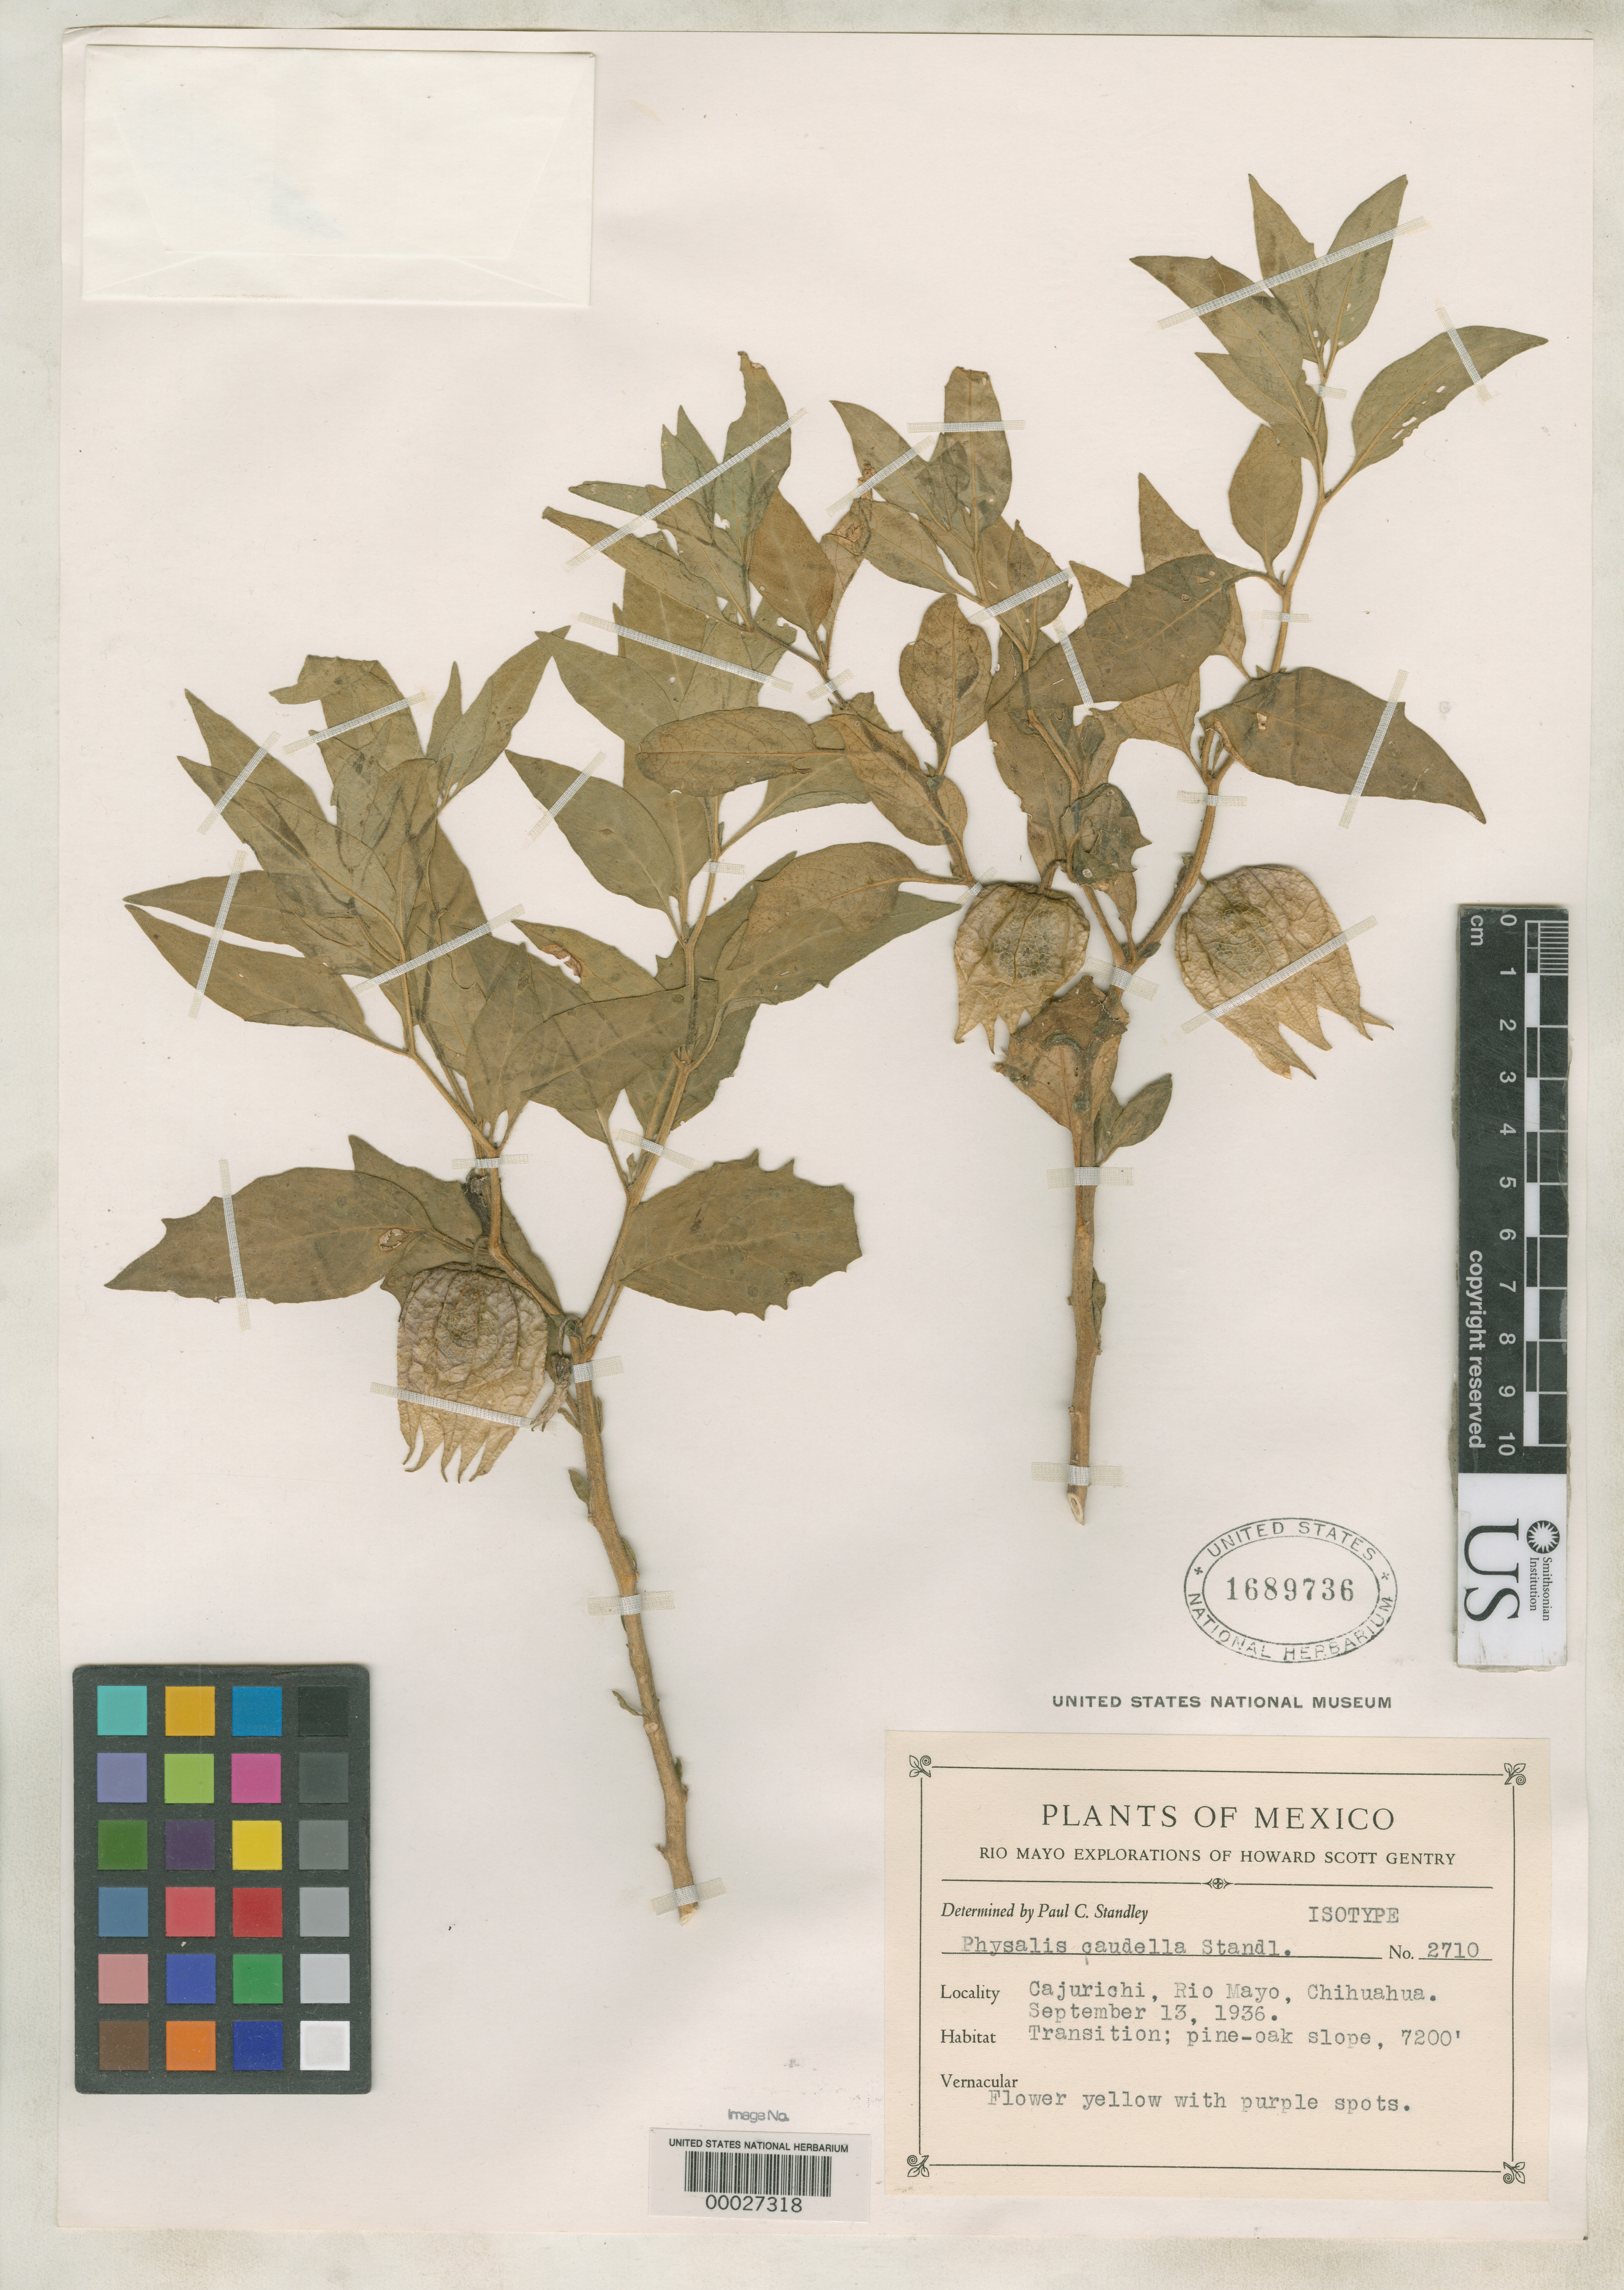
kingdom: Plantae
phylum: Tracheophyta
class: Magnoliopsida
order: Solanales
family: Solanaceae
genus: Physalis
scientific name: Physalis caudella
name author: Standl.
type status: Isotype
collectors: H. S. Gentry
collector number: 2710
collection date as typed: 13 Sep 1936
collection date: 1936-09-13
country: Mexico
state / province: Chihuahua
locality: Cajurichi, Rio Mayo.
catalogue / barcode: US 1689736